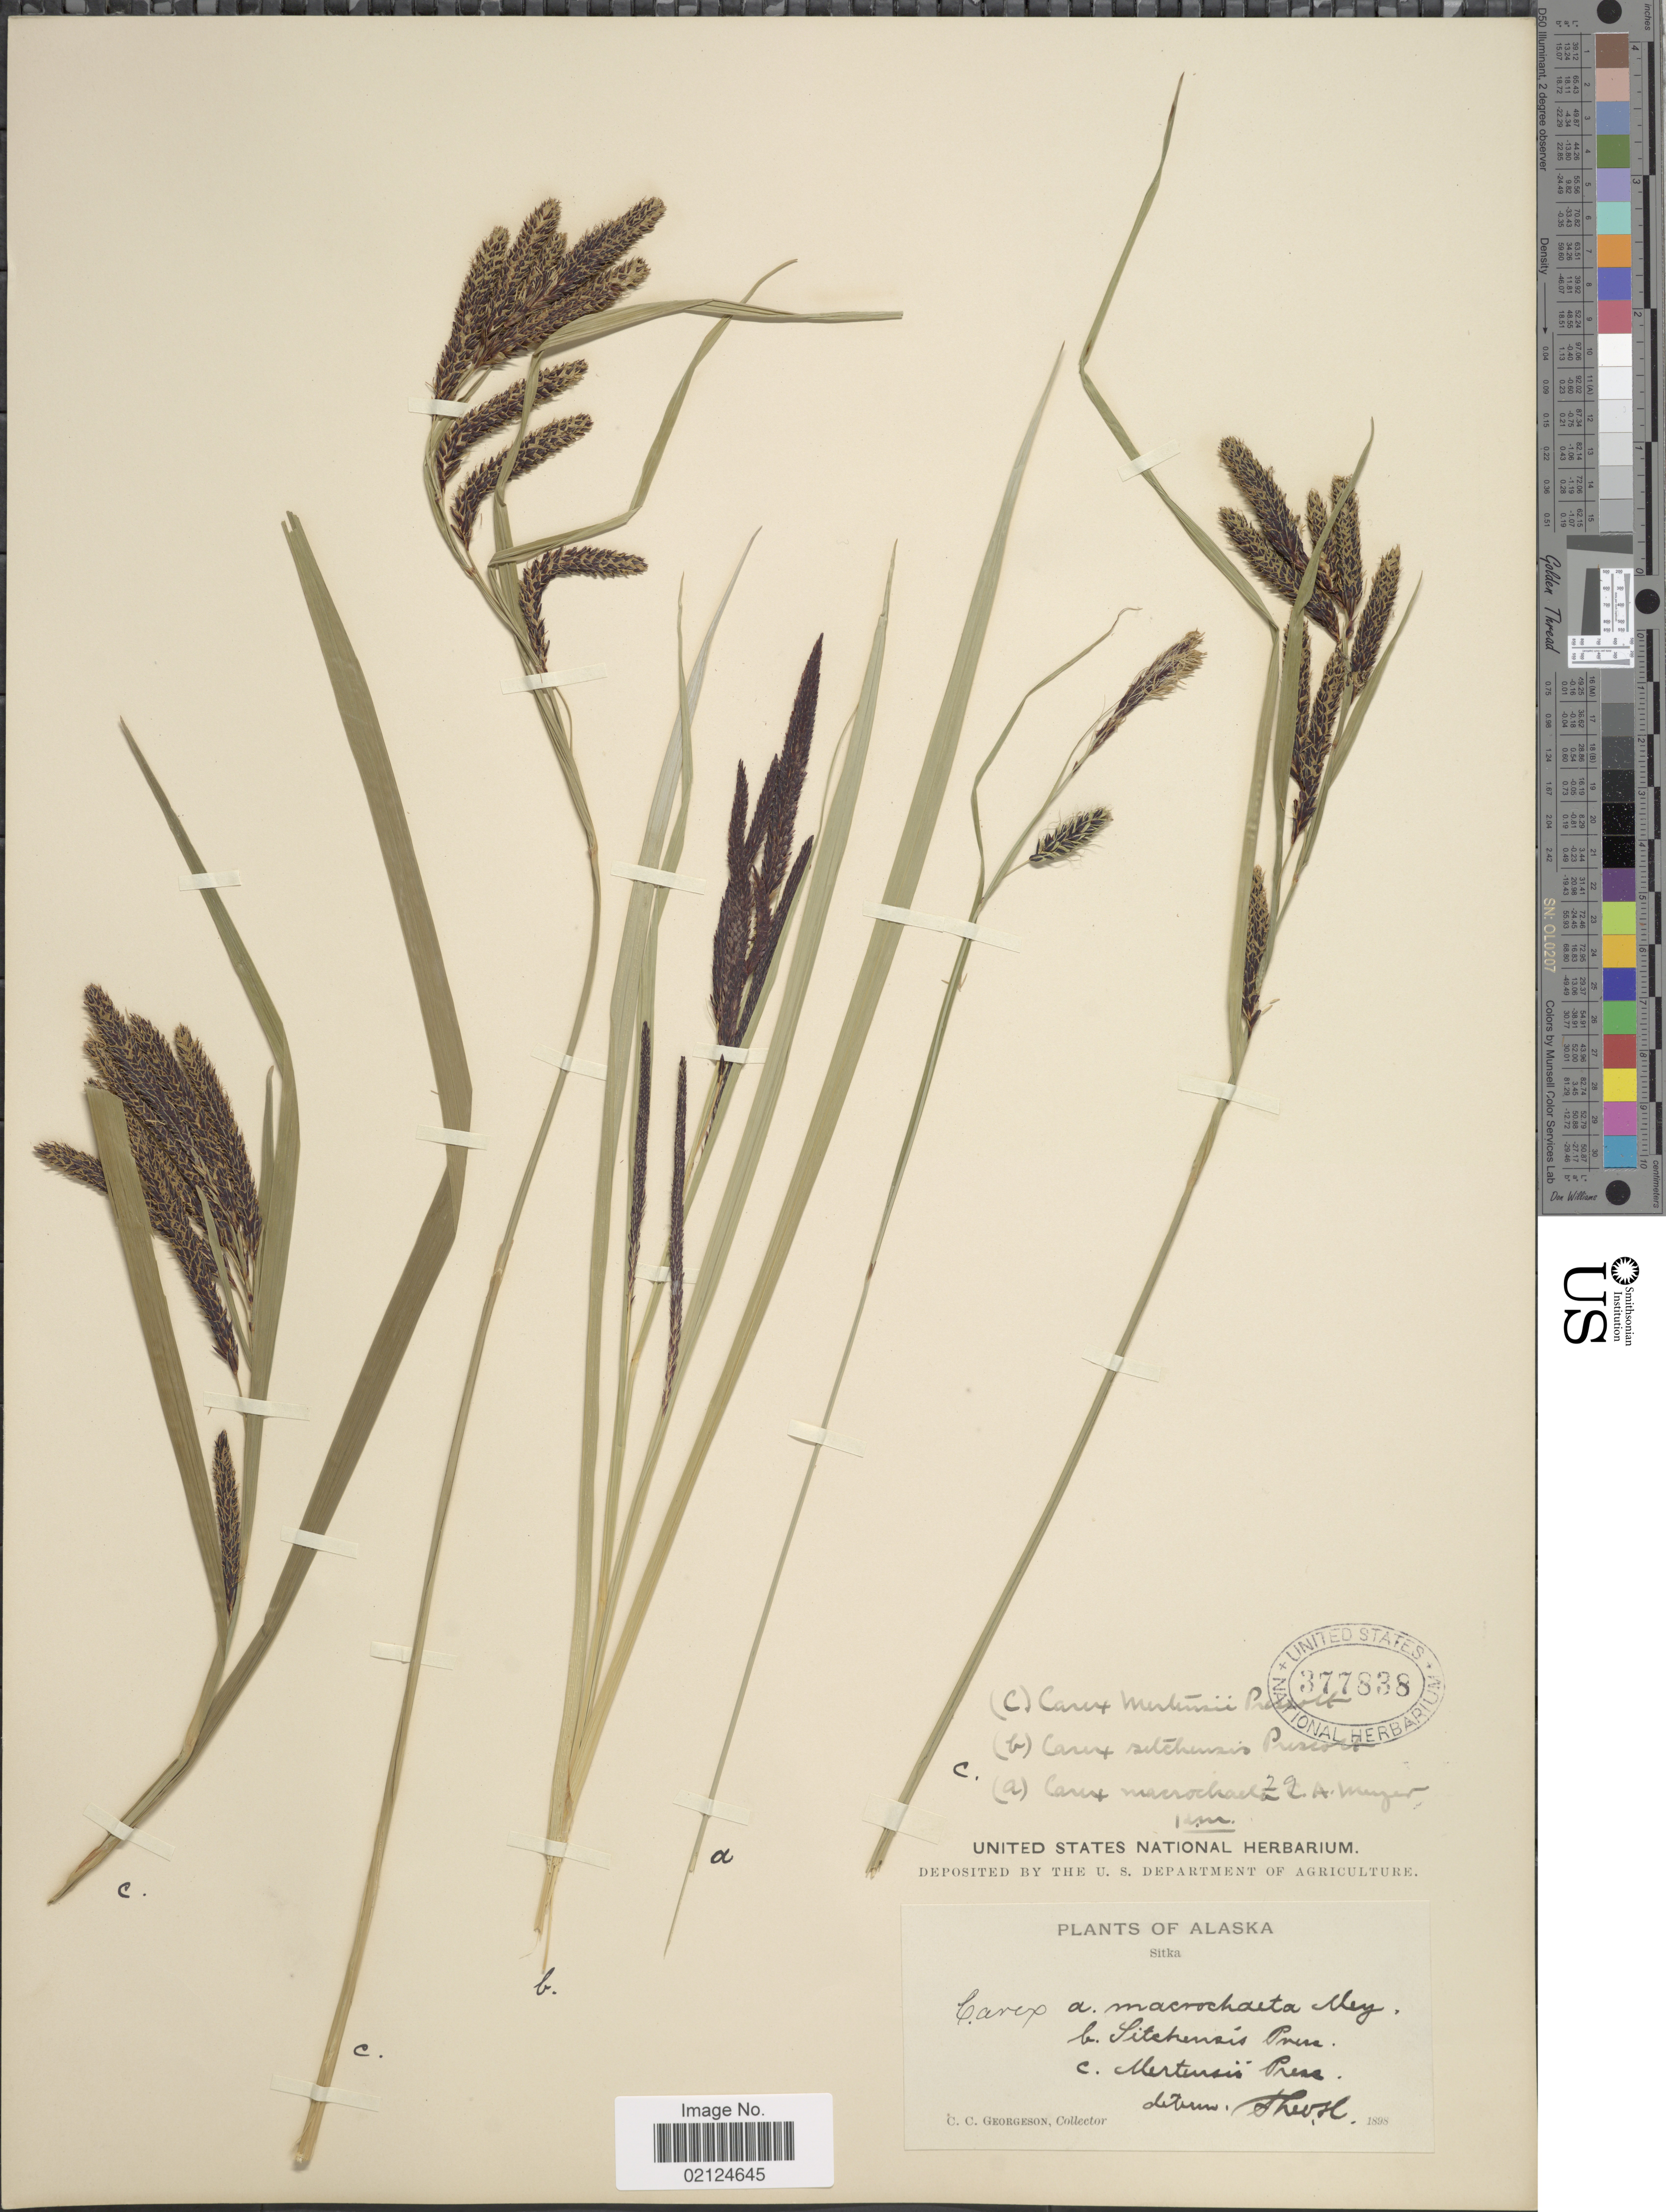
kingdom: Plantae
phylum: Tracheophyta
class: Liliopsida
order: Poales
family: Cyperaceae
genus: Carex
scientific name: Carex mertensii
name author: J.D. Prescott ex Bong.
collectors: C. Georgeson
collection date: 1898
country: United States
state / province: Alaska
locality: Sitka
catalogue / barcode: US 377838